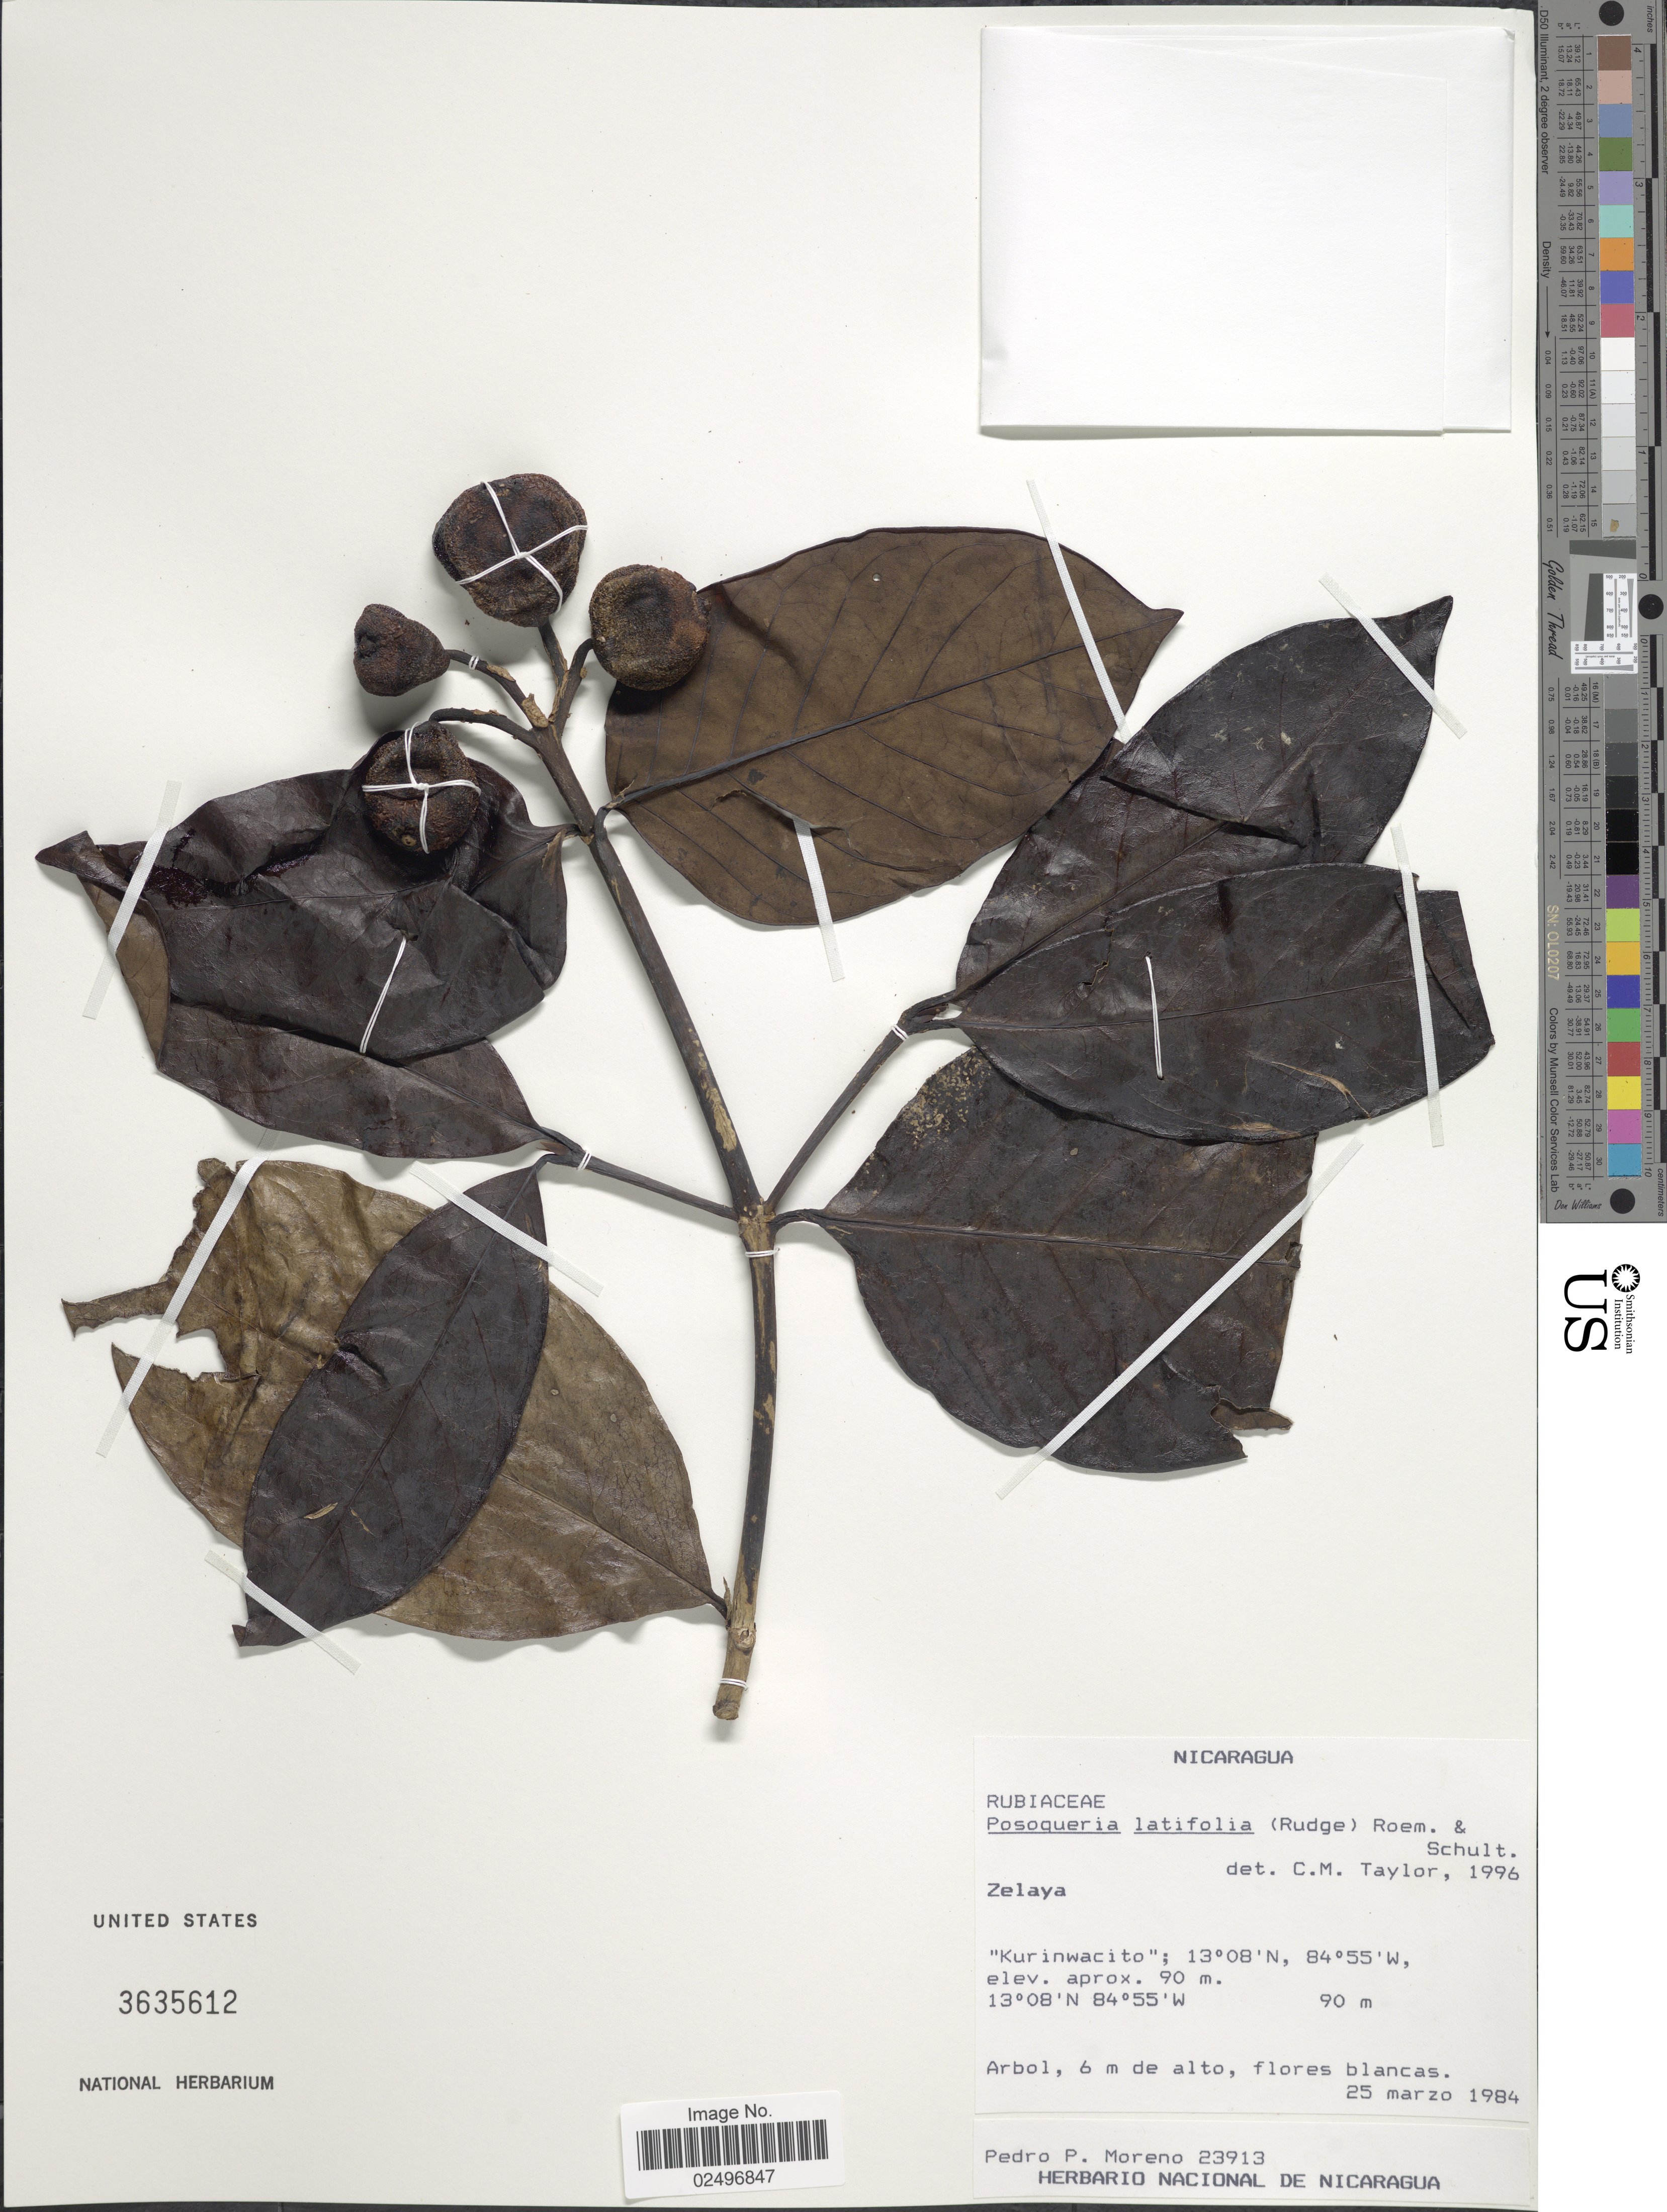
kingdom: Plantae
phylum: Tracheophyta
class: Magnoliopsida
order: Gentianales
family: Rubiaceae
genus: Posoqueria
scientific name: Posoqueria latifolia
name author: (Rudge) Roem. & Schult.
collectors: P. Moreno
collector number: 23913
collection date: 1984-03-25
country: Nicaragua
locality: Zelaya, 'Kurinwacito'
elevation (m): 90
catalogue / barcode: US 3635612